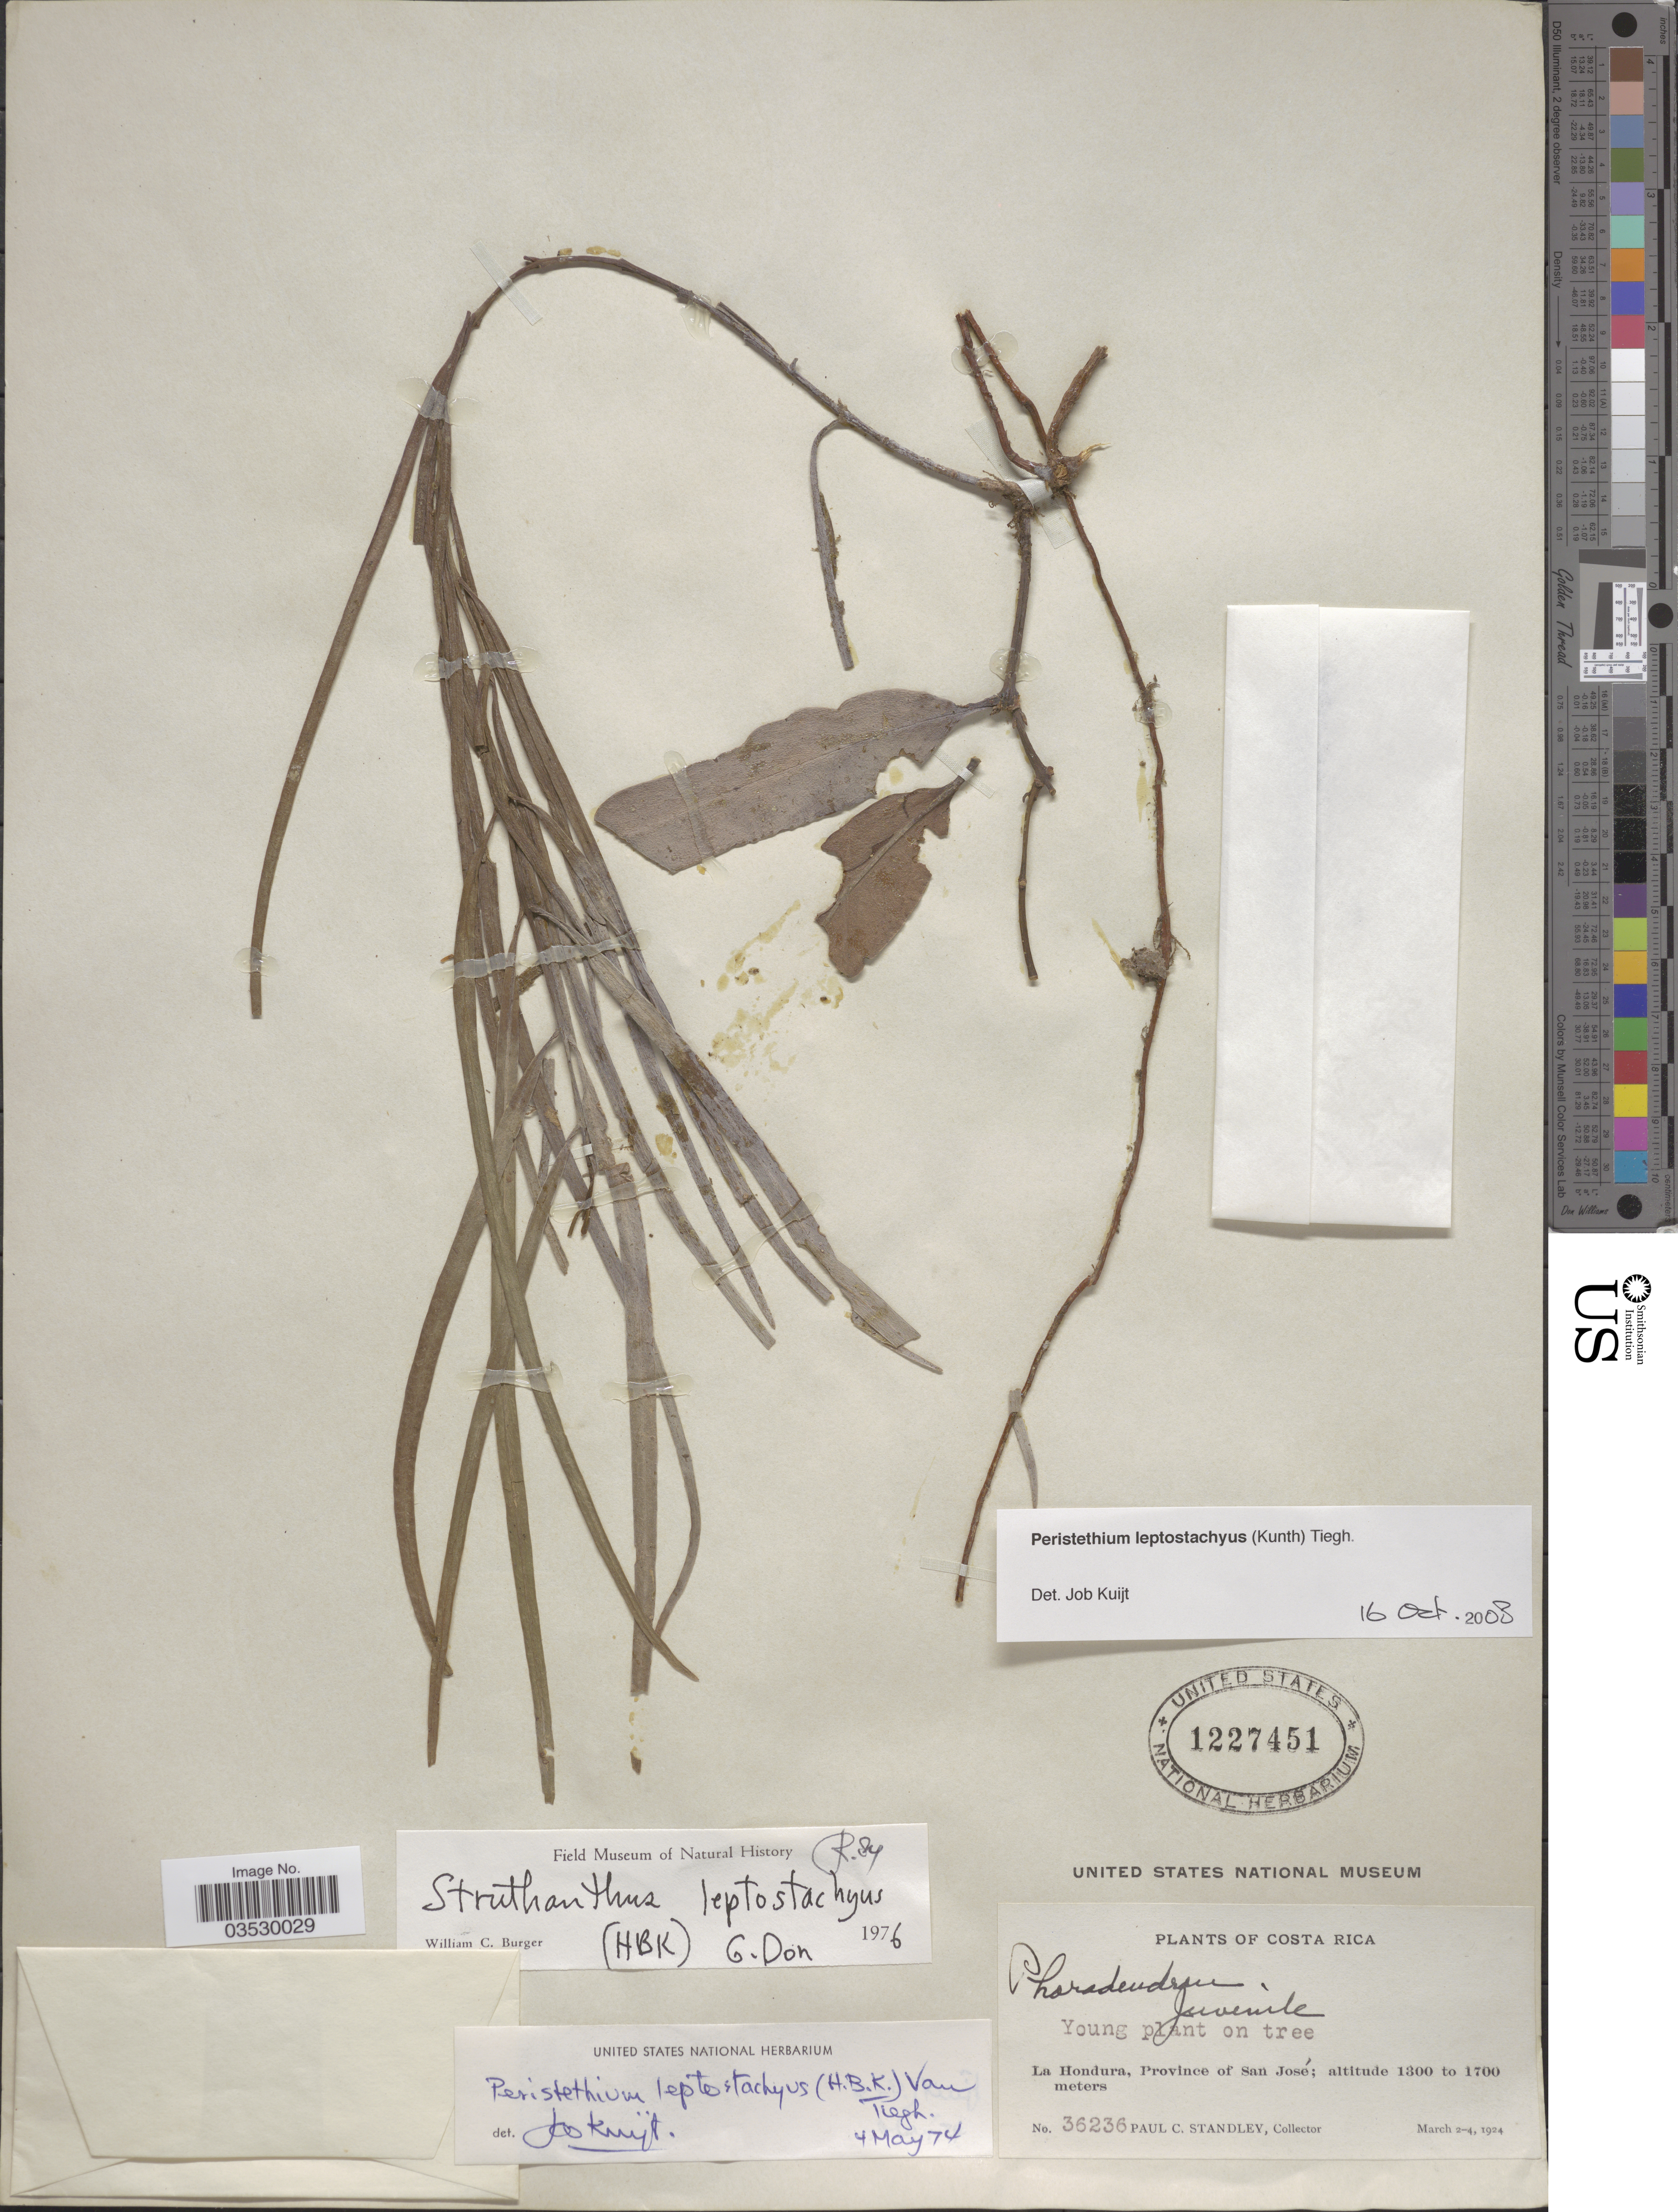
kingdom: Plantae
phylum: Tracheophyta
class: Magnoliopsida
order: Santalales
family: Loranthaceae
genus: Struthanthus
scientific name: Struthanthus leptostachyus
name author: Kunth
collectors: P. C. Standley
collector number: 36236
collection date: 1924-03-02/1924-03-04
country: Costa Rica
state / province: San José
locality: La Hondura.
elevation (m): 1300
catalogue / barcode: US 1227451